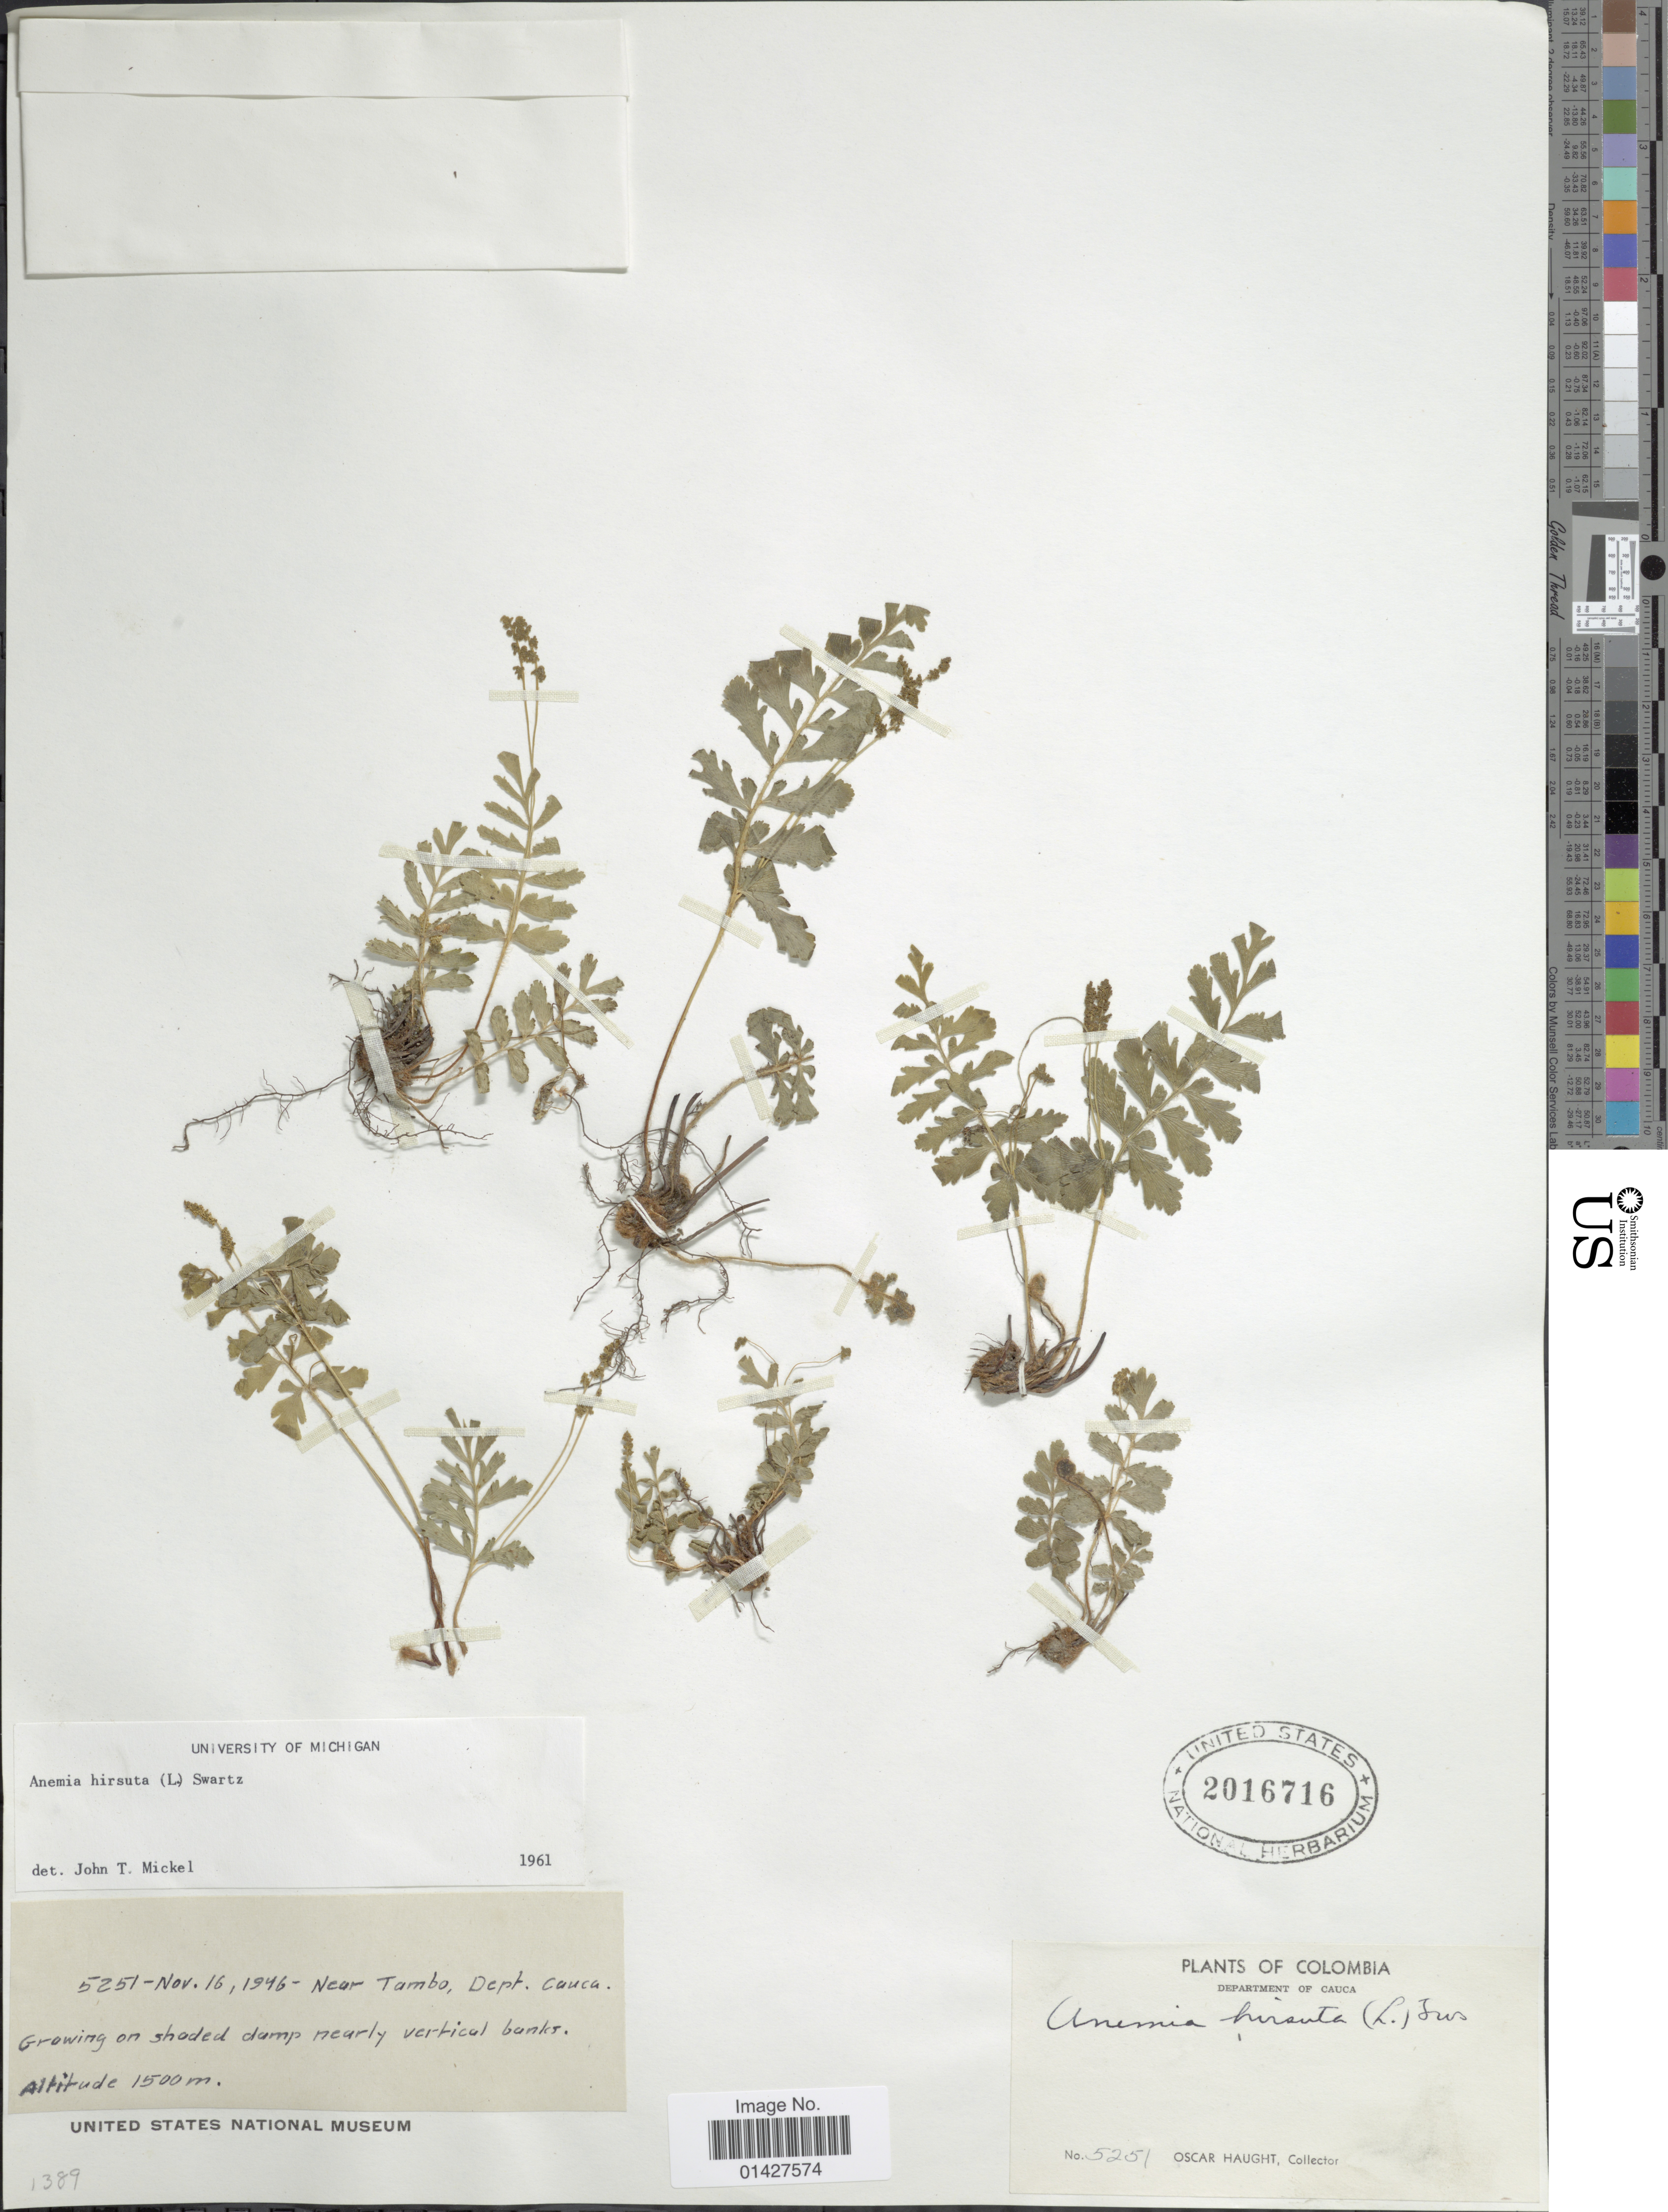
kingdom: Plantae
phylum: Tracheophyta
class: Polypodiopsida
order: Schizaeales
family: Anemiaceae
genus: Anemia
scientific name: Anemia hirsuta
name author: (L.) Sw.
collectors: O. L. Haught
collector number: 5251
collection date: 1946-11-16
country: Colombia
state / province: Cauca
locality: Near Tambo, Dept. Cauca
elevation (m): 1500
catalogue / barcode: US 2016716